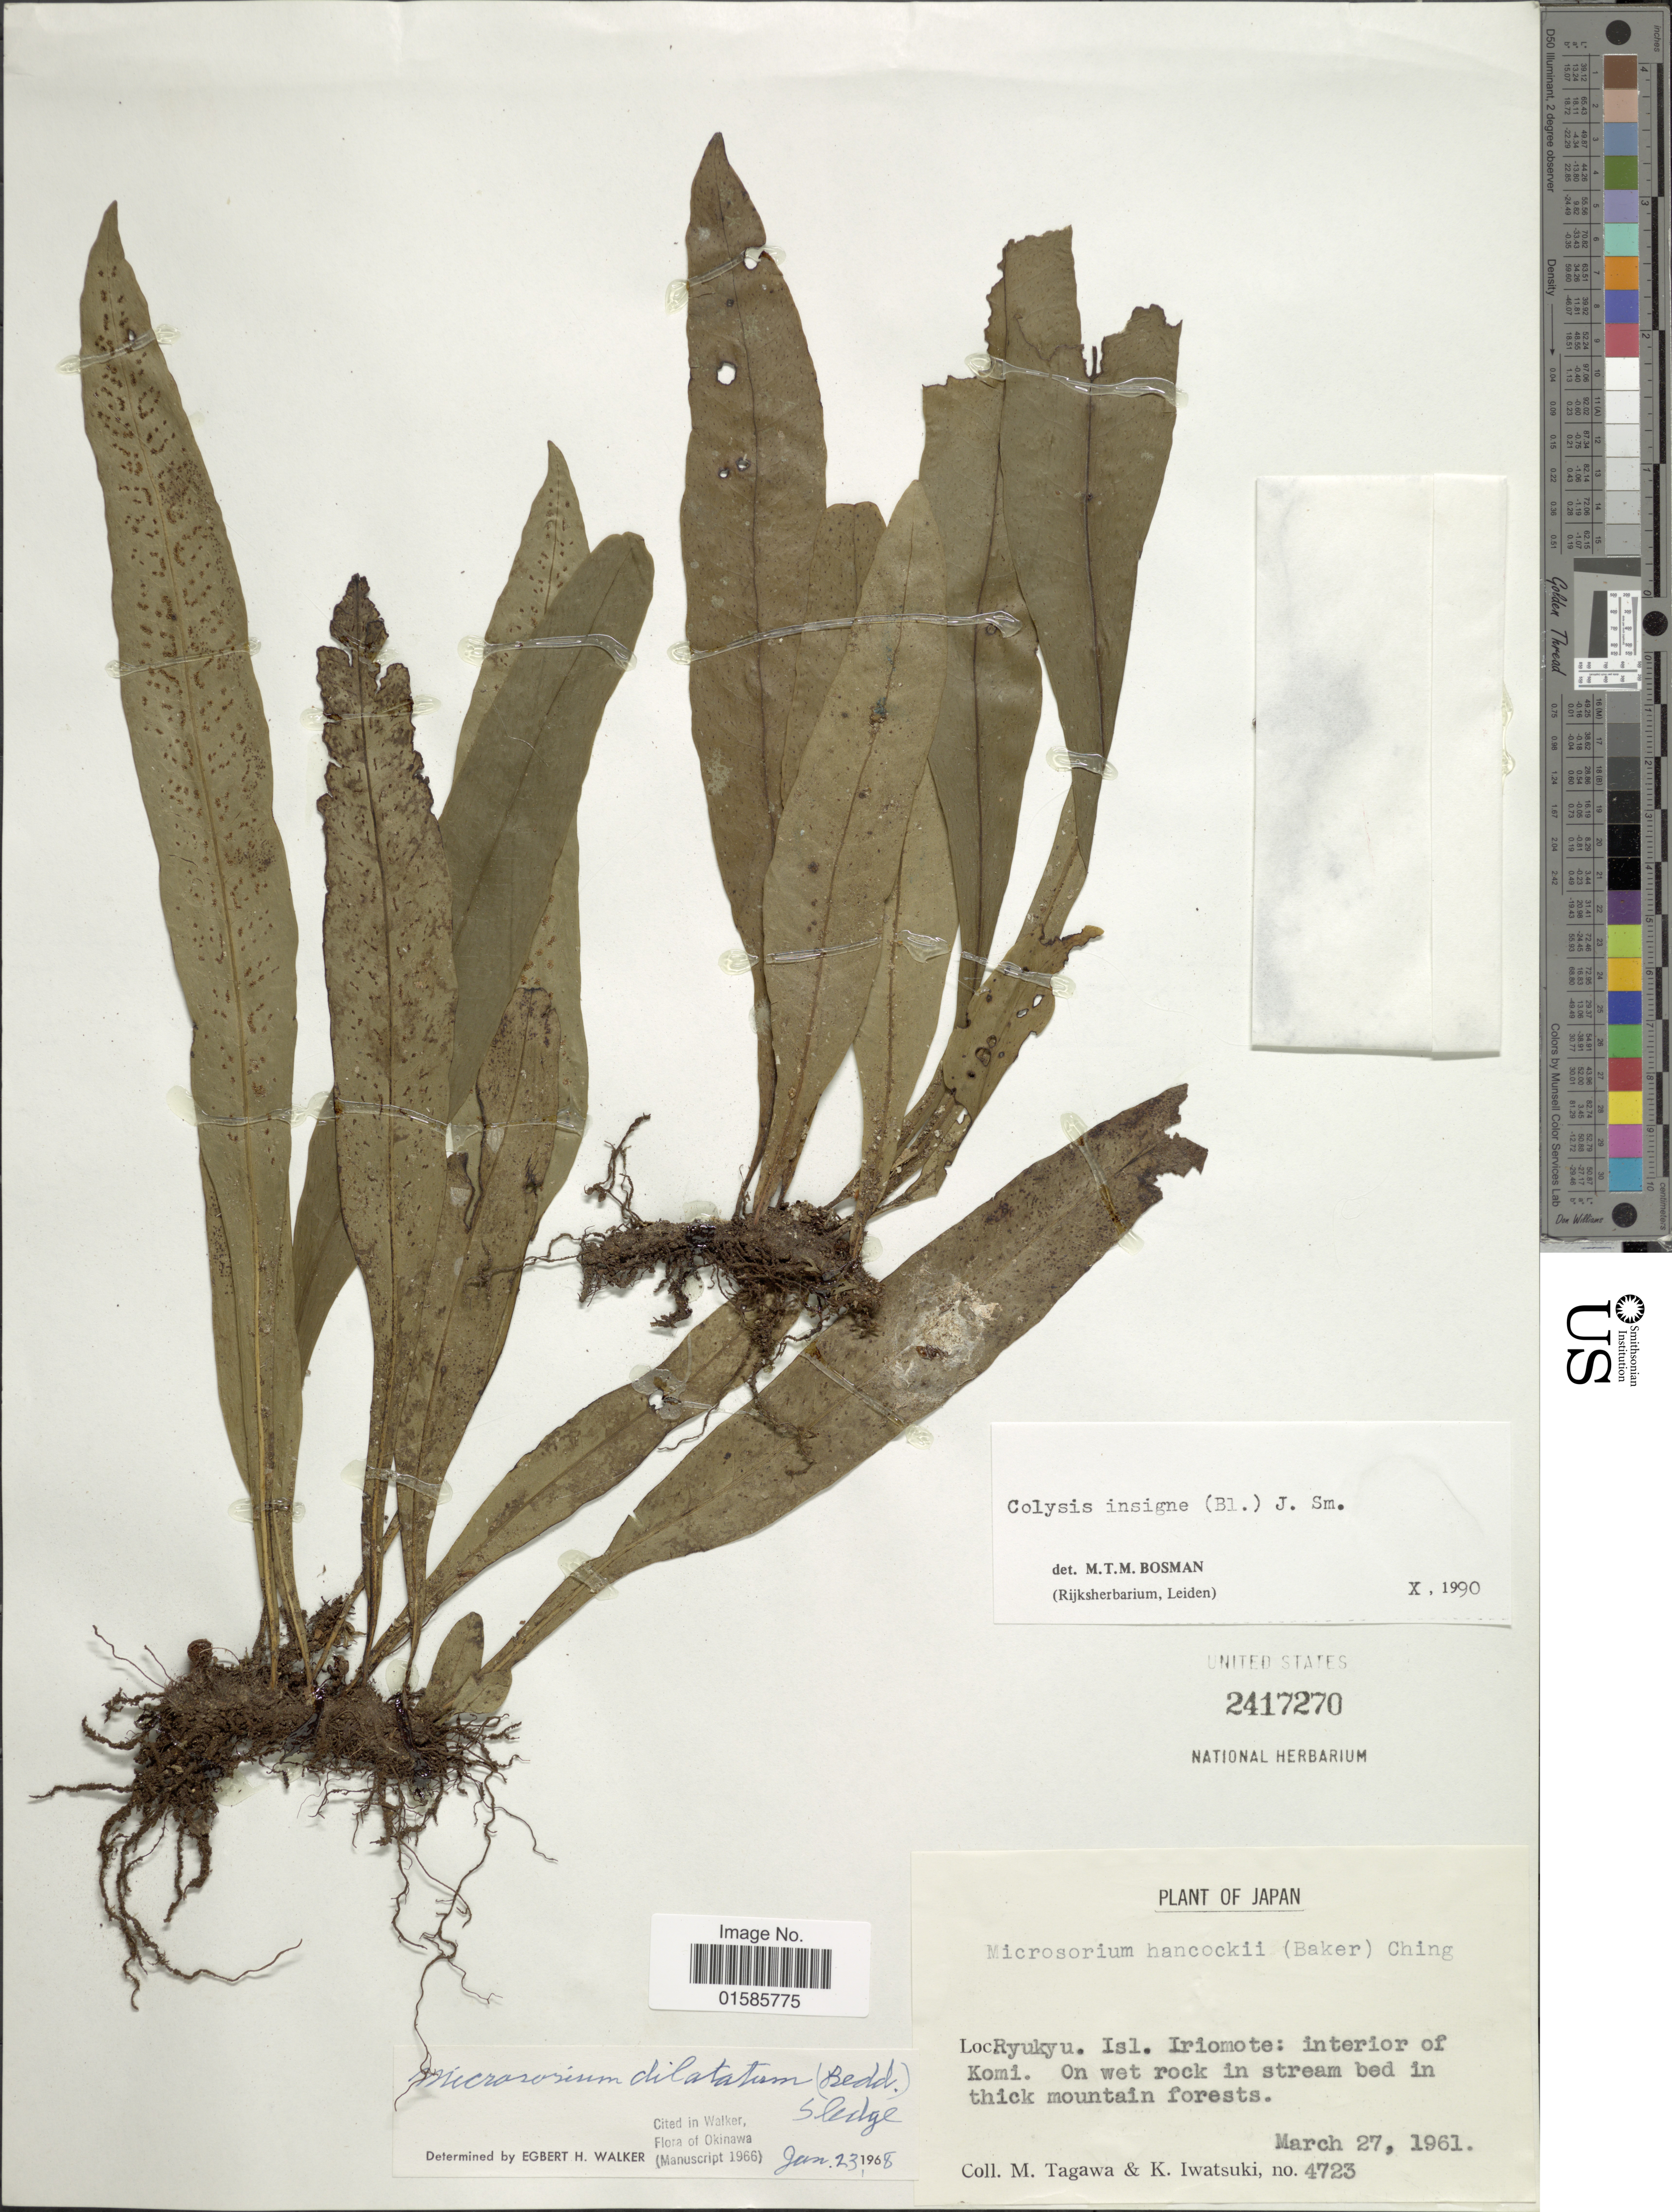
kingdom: Plantae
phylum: Tracheophyta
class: Polypodiopsida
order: Polypodiales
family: Polypodiaceae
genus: Microsorum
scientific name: Microsorum insigne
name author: (Blume) Copel.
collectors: M. Tagawa & K. Iwatsuki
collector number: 4723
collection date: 1961-03-27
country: Japan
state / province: Okinawa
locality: Ryuklyu Isl Iriomote: interior of Komi. On wet rock in stream bed in thick mountain forests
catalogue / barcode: US 2417270